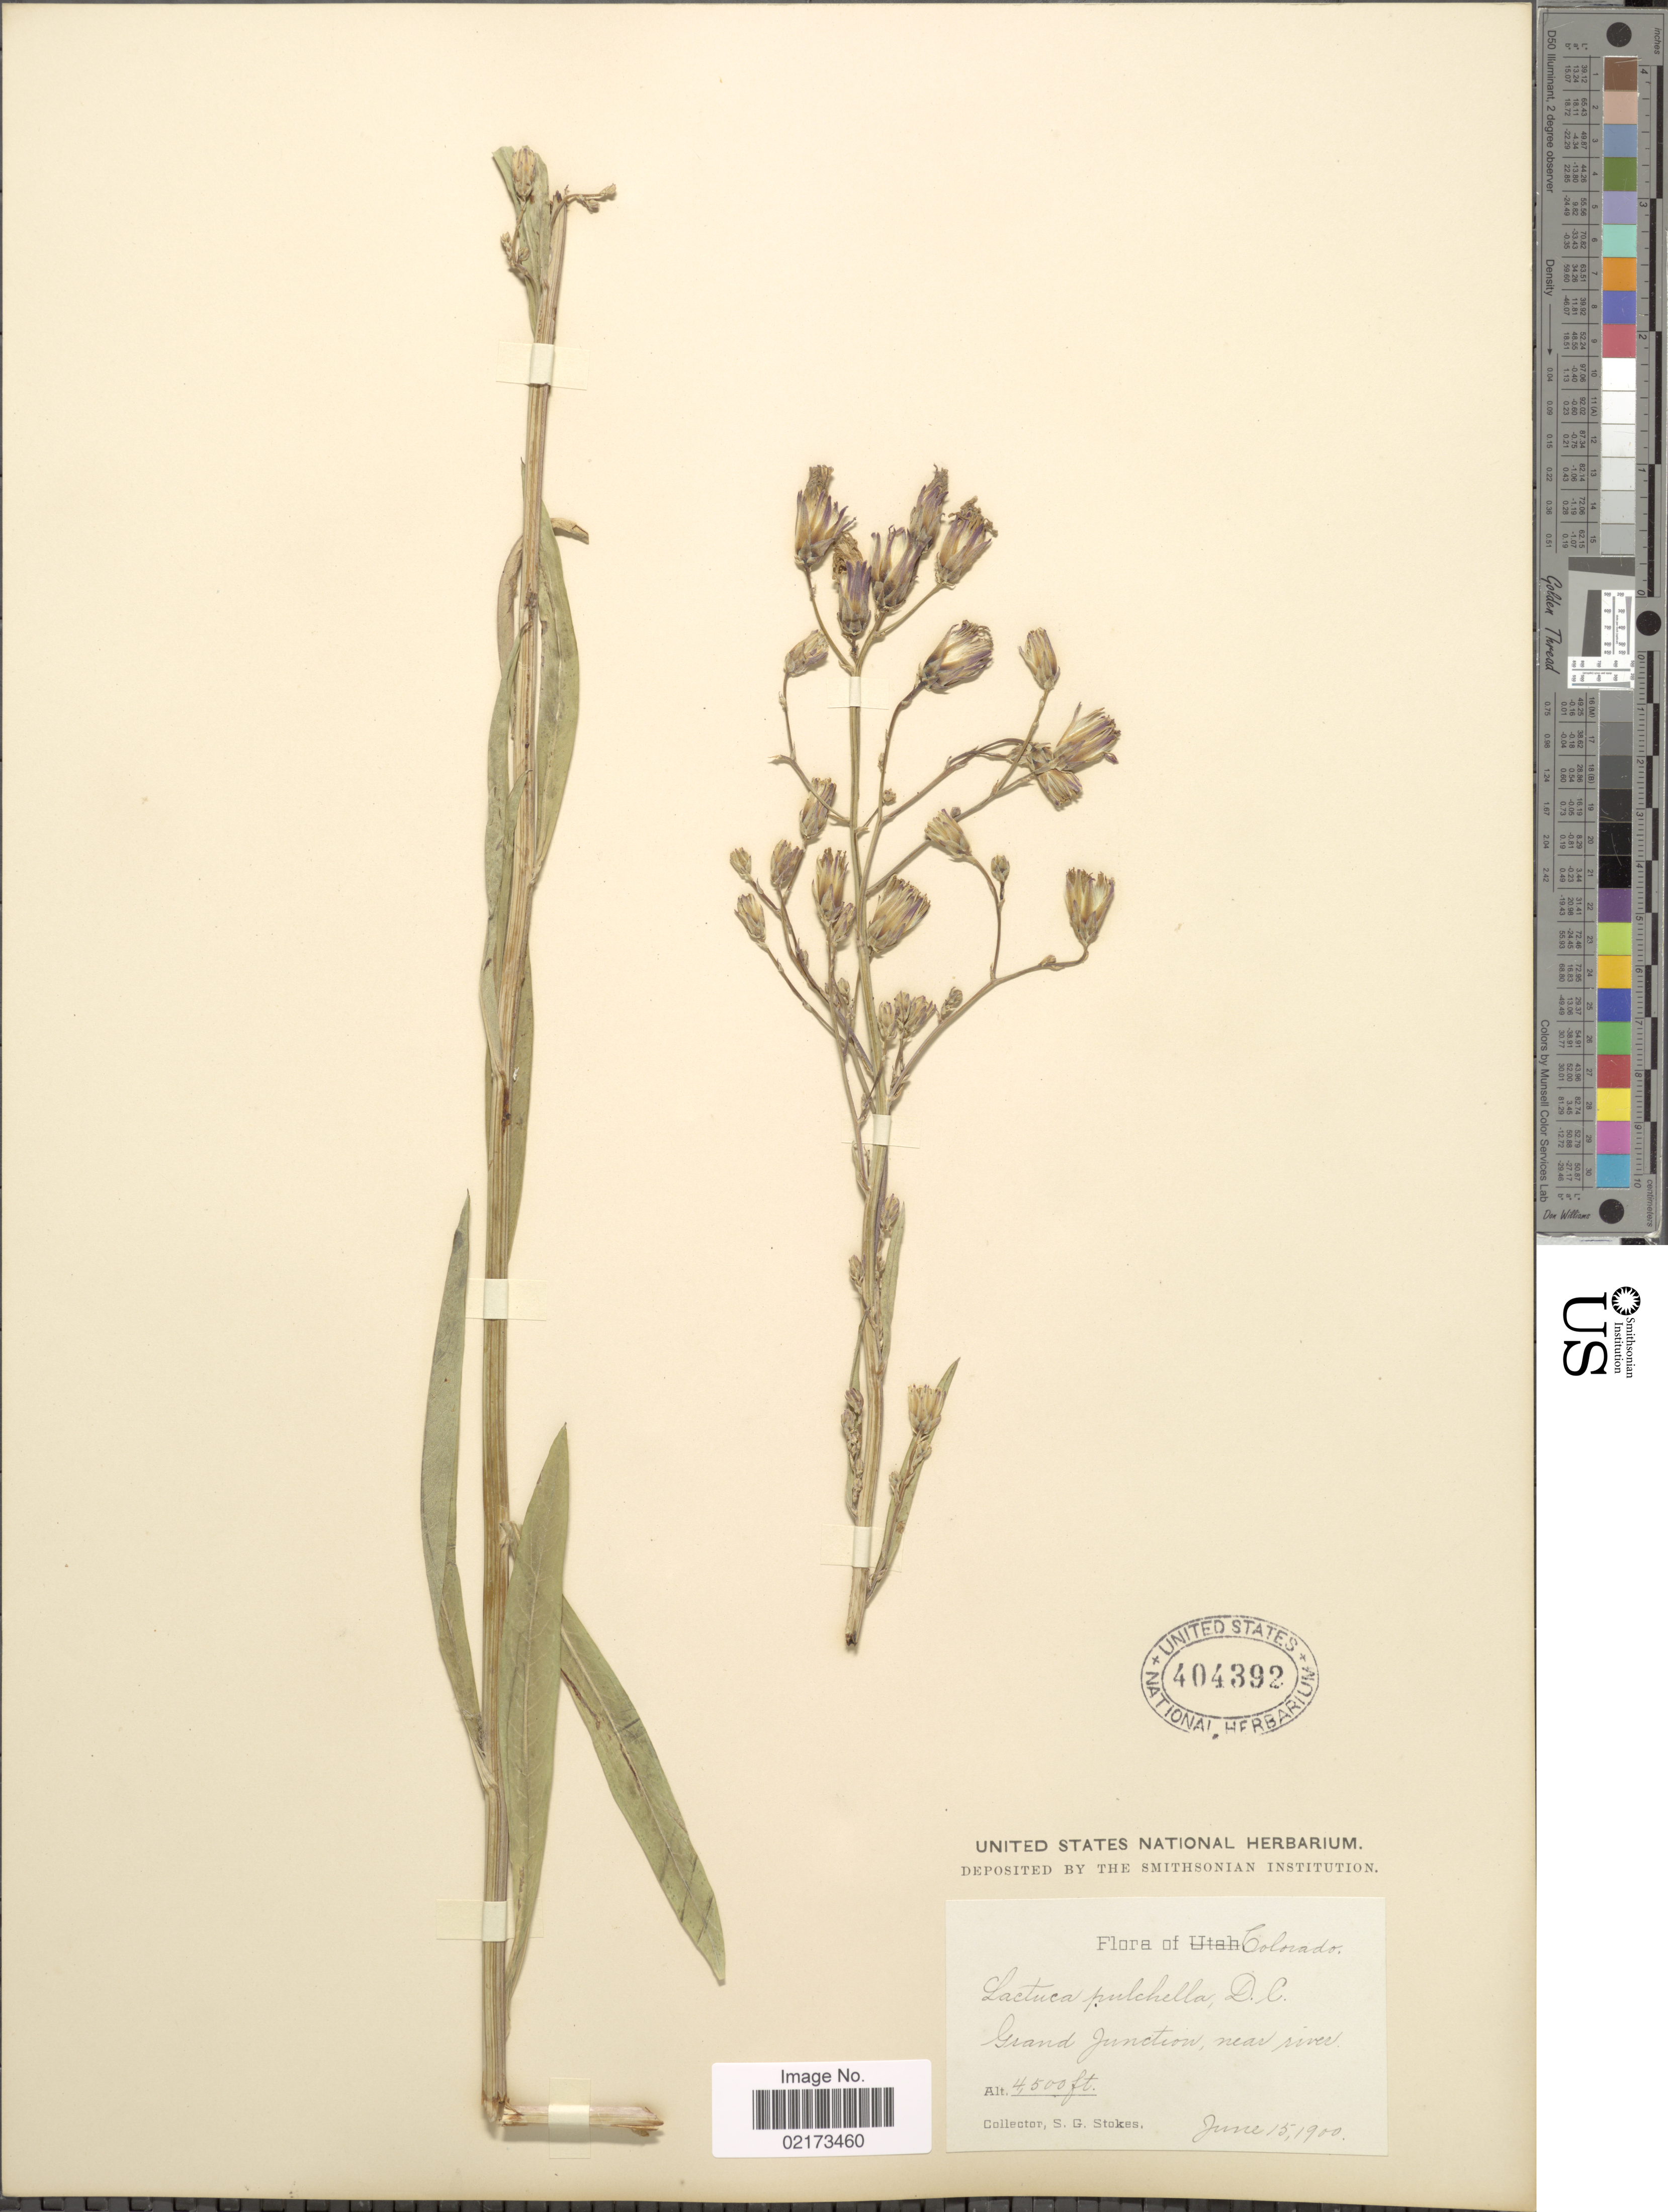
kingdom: Plantae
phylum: Tracheophyta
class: Magnoliopsida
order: Asterales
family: Asteraceae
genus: Lactuca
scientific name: Lactuca tatarica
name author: (L.) C.A. Mey.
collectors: S. G. Stokes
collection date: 1900-06-15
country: United States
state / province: Colorado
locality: Grand Junction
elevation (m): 1372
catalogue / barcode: US 404392